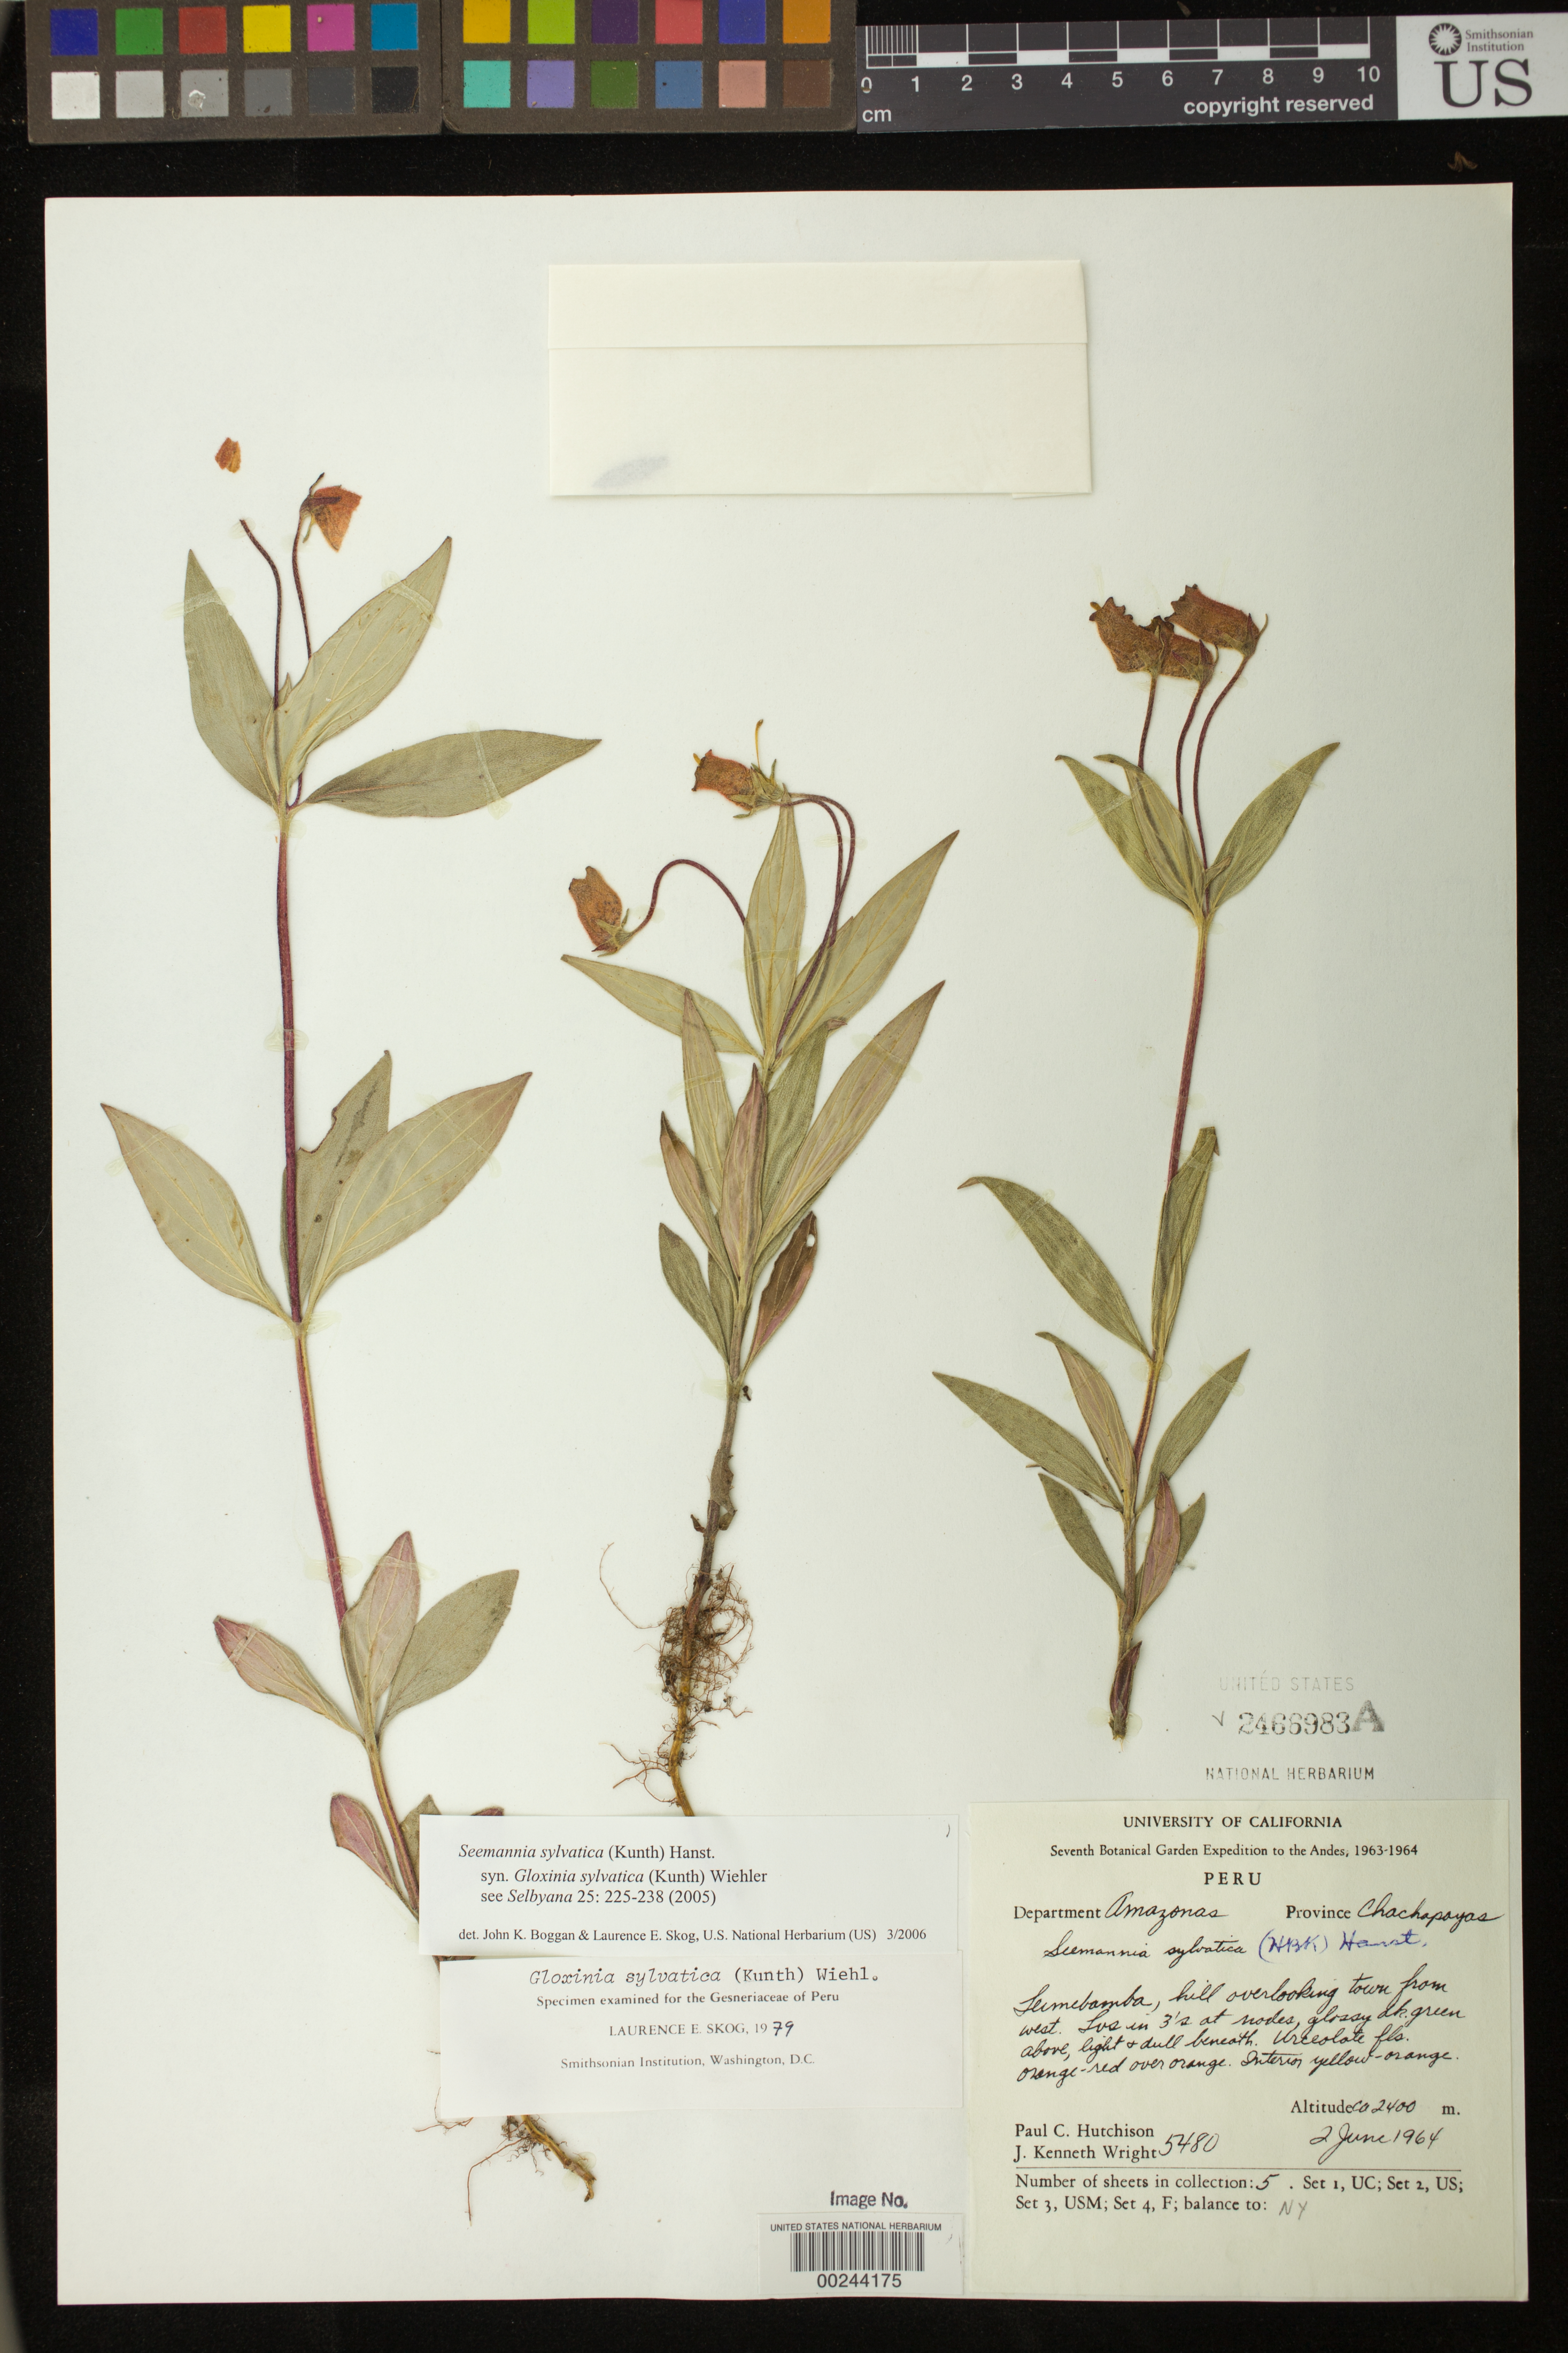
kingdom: Plantae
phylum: Tracheophyta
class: Magnoliopsida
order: Lamiales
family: Gesneriaceae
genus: Seemannia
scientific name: Seemannia sylvatica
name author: (Kunth) Hanst.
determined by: Boggan, J. K.; Skog, L. E.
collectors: P. C. Hutchison & J. K. Wright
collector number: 5480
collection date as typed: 02 Jun 1964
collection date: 1964-06-02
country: Peru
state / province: Amazonas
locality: Chachapoyas, Seimebamba, hill overlooking town from west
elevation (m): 2400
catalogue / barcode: US 2466983A